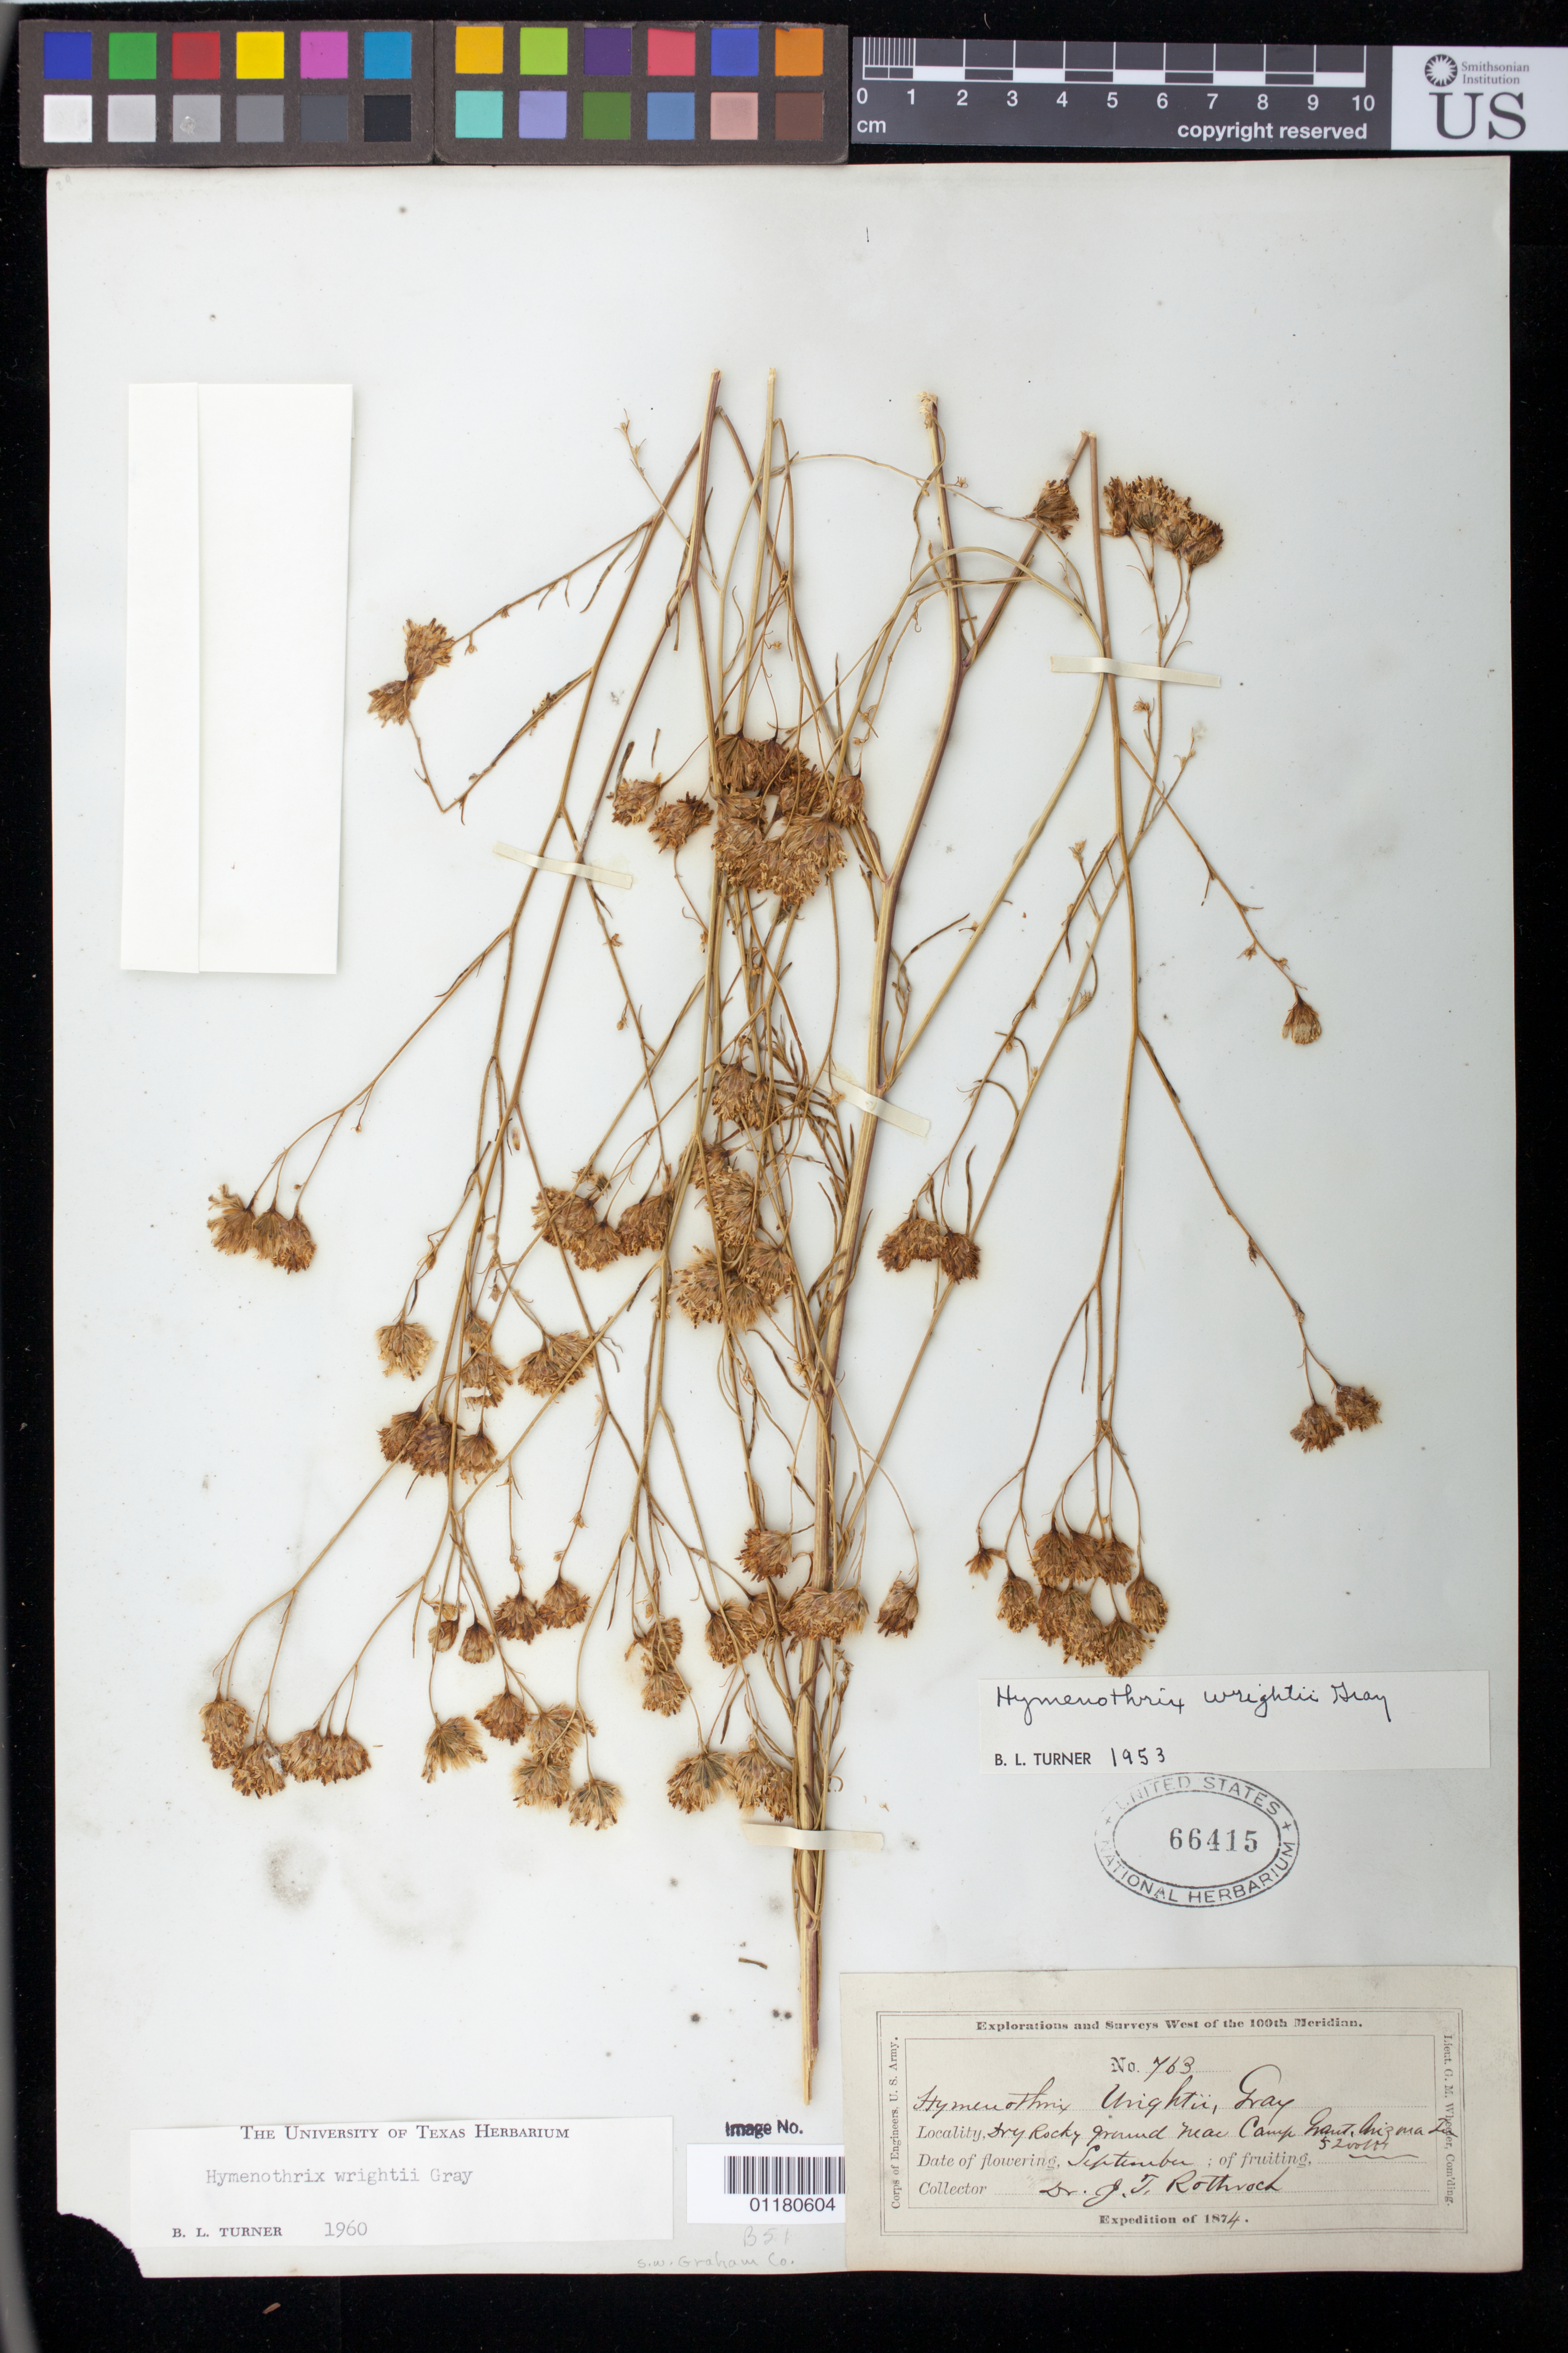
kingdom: Plantae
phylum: Tracheophyta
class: Magnoliopsida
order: Asterales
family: Asteraceae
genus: Hymenothrix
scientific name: Hymenothrix wrightii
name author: A. Gray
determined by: Turner, B. L.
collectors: J. T. Rothrock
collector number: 763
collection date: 1874-09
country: United States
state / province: Arizona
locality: near Camp Grant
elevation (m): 1585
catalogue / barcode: US 66415